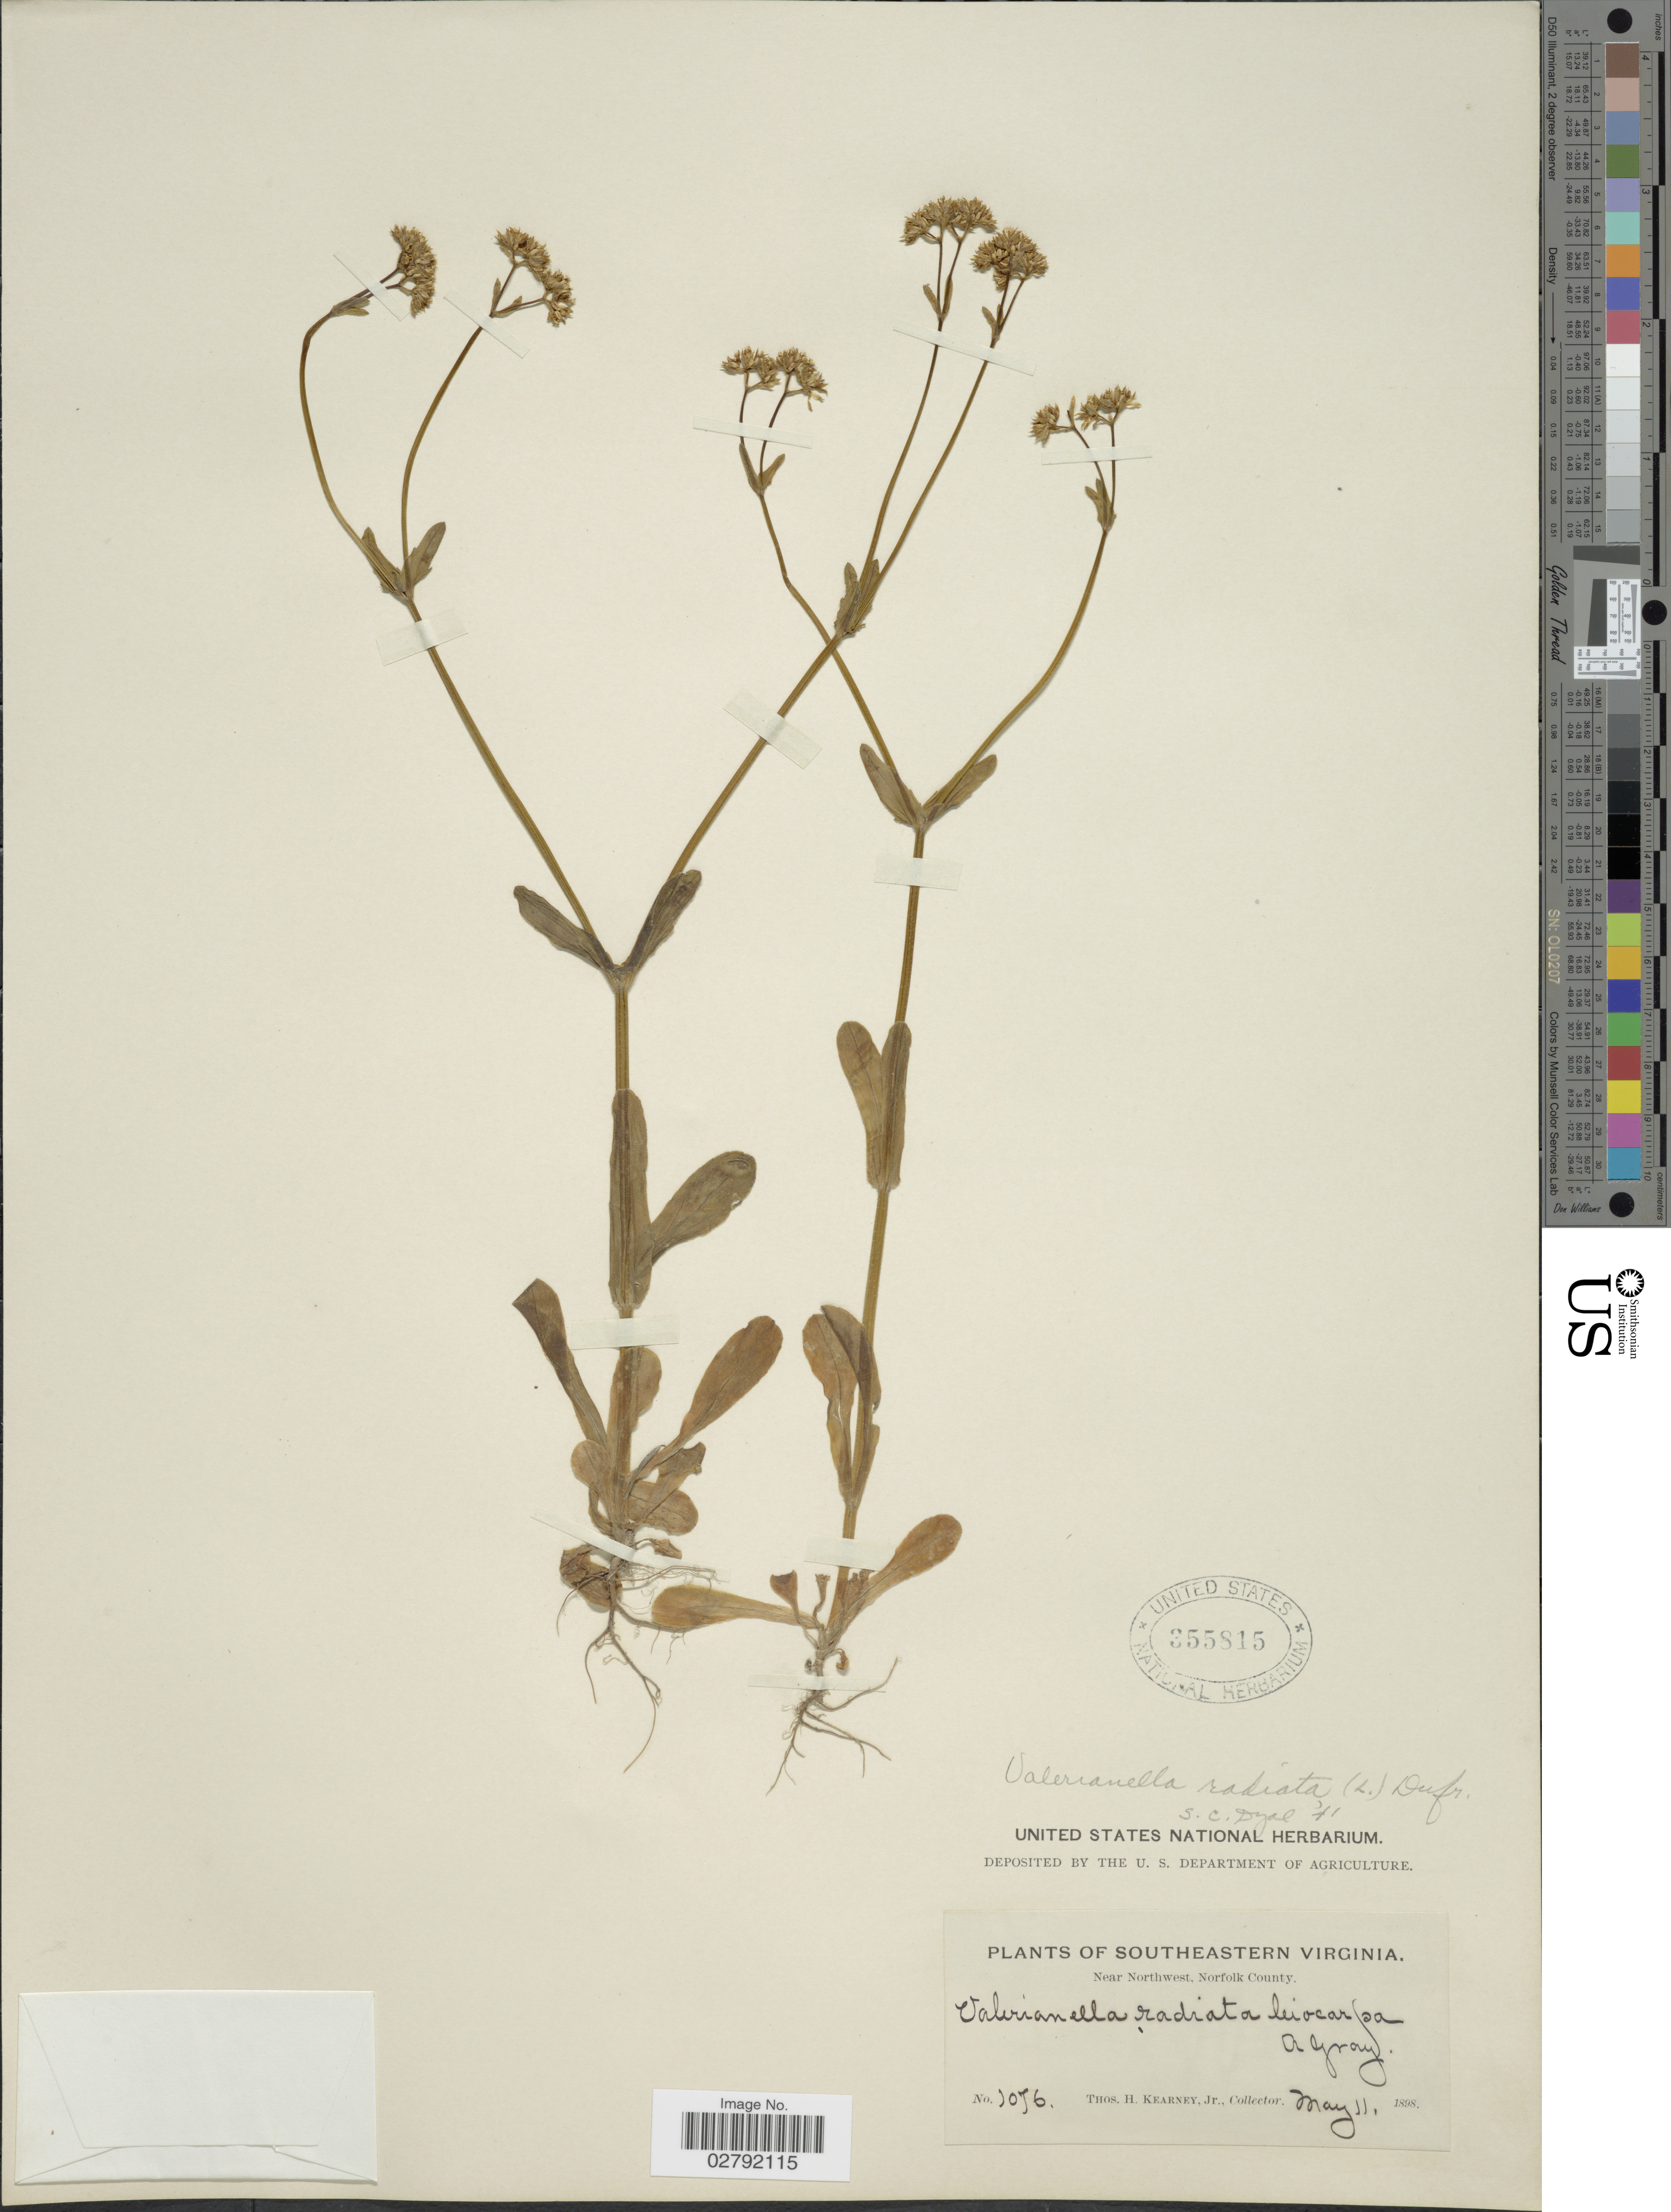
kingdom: Plantae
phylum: Tracheophyta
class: Magnoliopsida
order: Dipsacales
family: Caprifoliaceae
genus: Valerianella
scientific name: Valerianella radiata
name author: (L.) Dufr.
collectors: T. H. Kearney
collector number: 1076*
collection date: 1898-05-11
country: United States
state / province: Virginia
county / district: City of Chesapeake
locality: Southeastern Virginia. Near Northwest, Norfolk County.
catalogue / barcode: US 355815